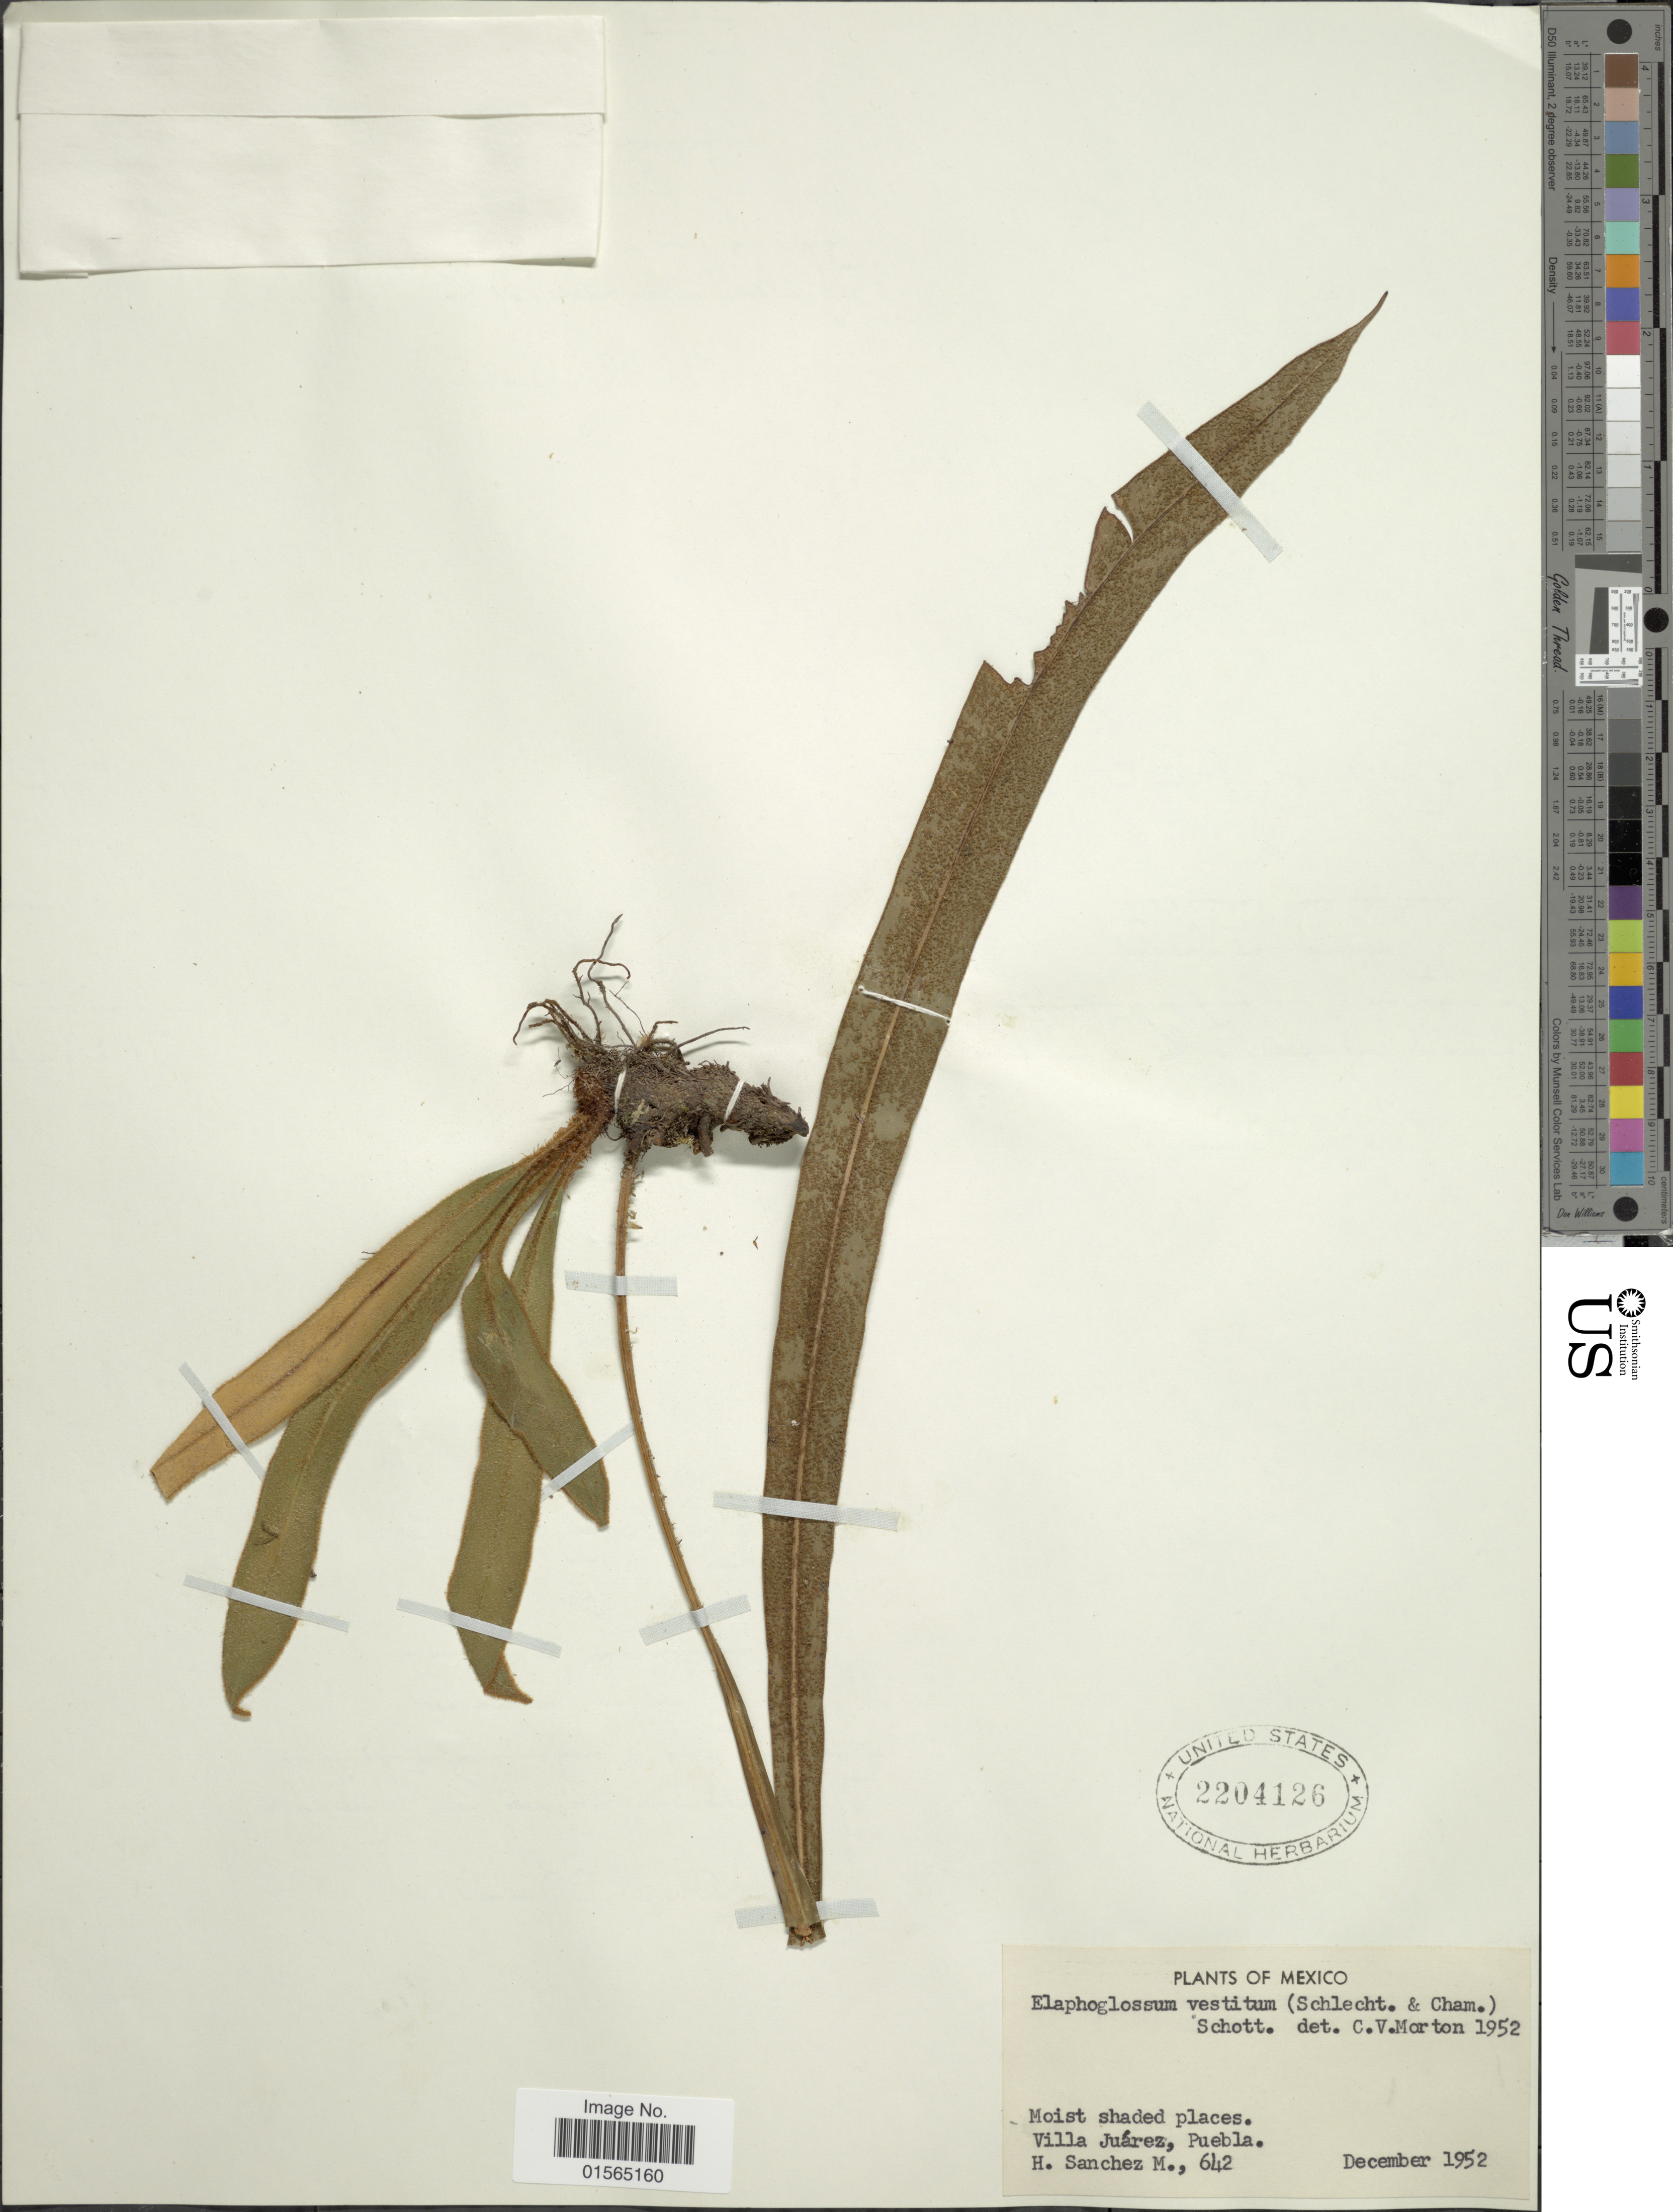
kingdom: Plantae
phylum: Tracheophyta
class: Polypodiopsida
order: Polypodiales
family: Dryopteridaceae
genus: Elaphoglossum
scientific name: Elaphoglossum vestitum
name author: (Schltdl. & Cham.) Schott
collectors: H. Sánchez-Mejorada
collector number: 642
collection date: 1952-12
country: Mexico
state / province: Puebla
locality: Moist shaded places, Villa Juarez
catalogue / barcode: US 2204126